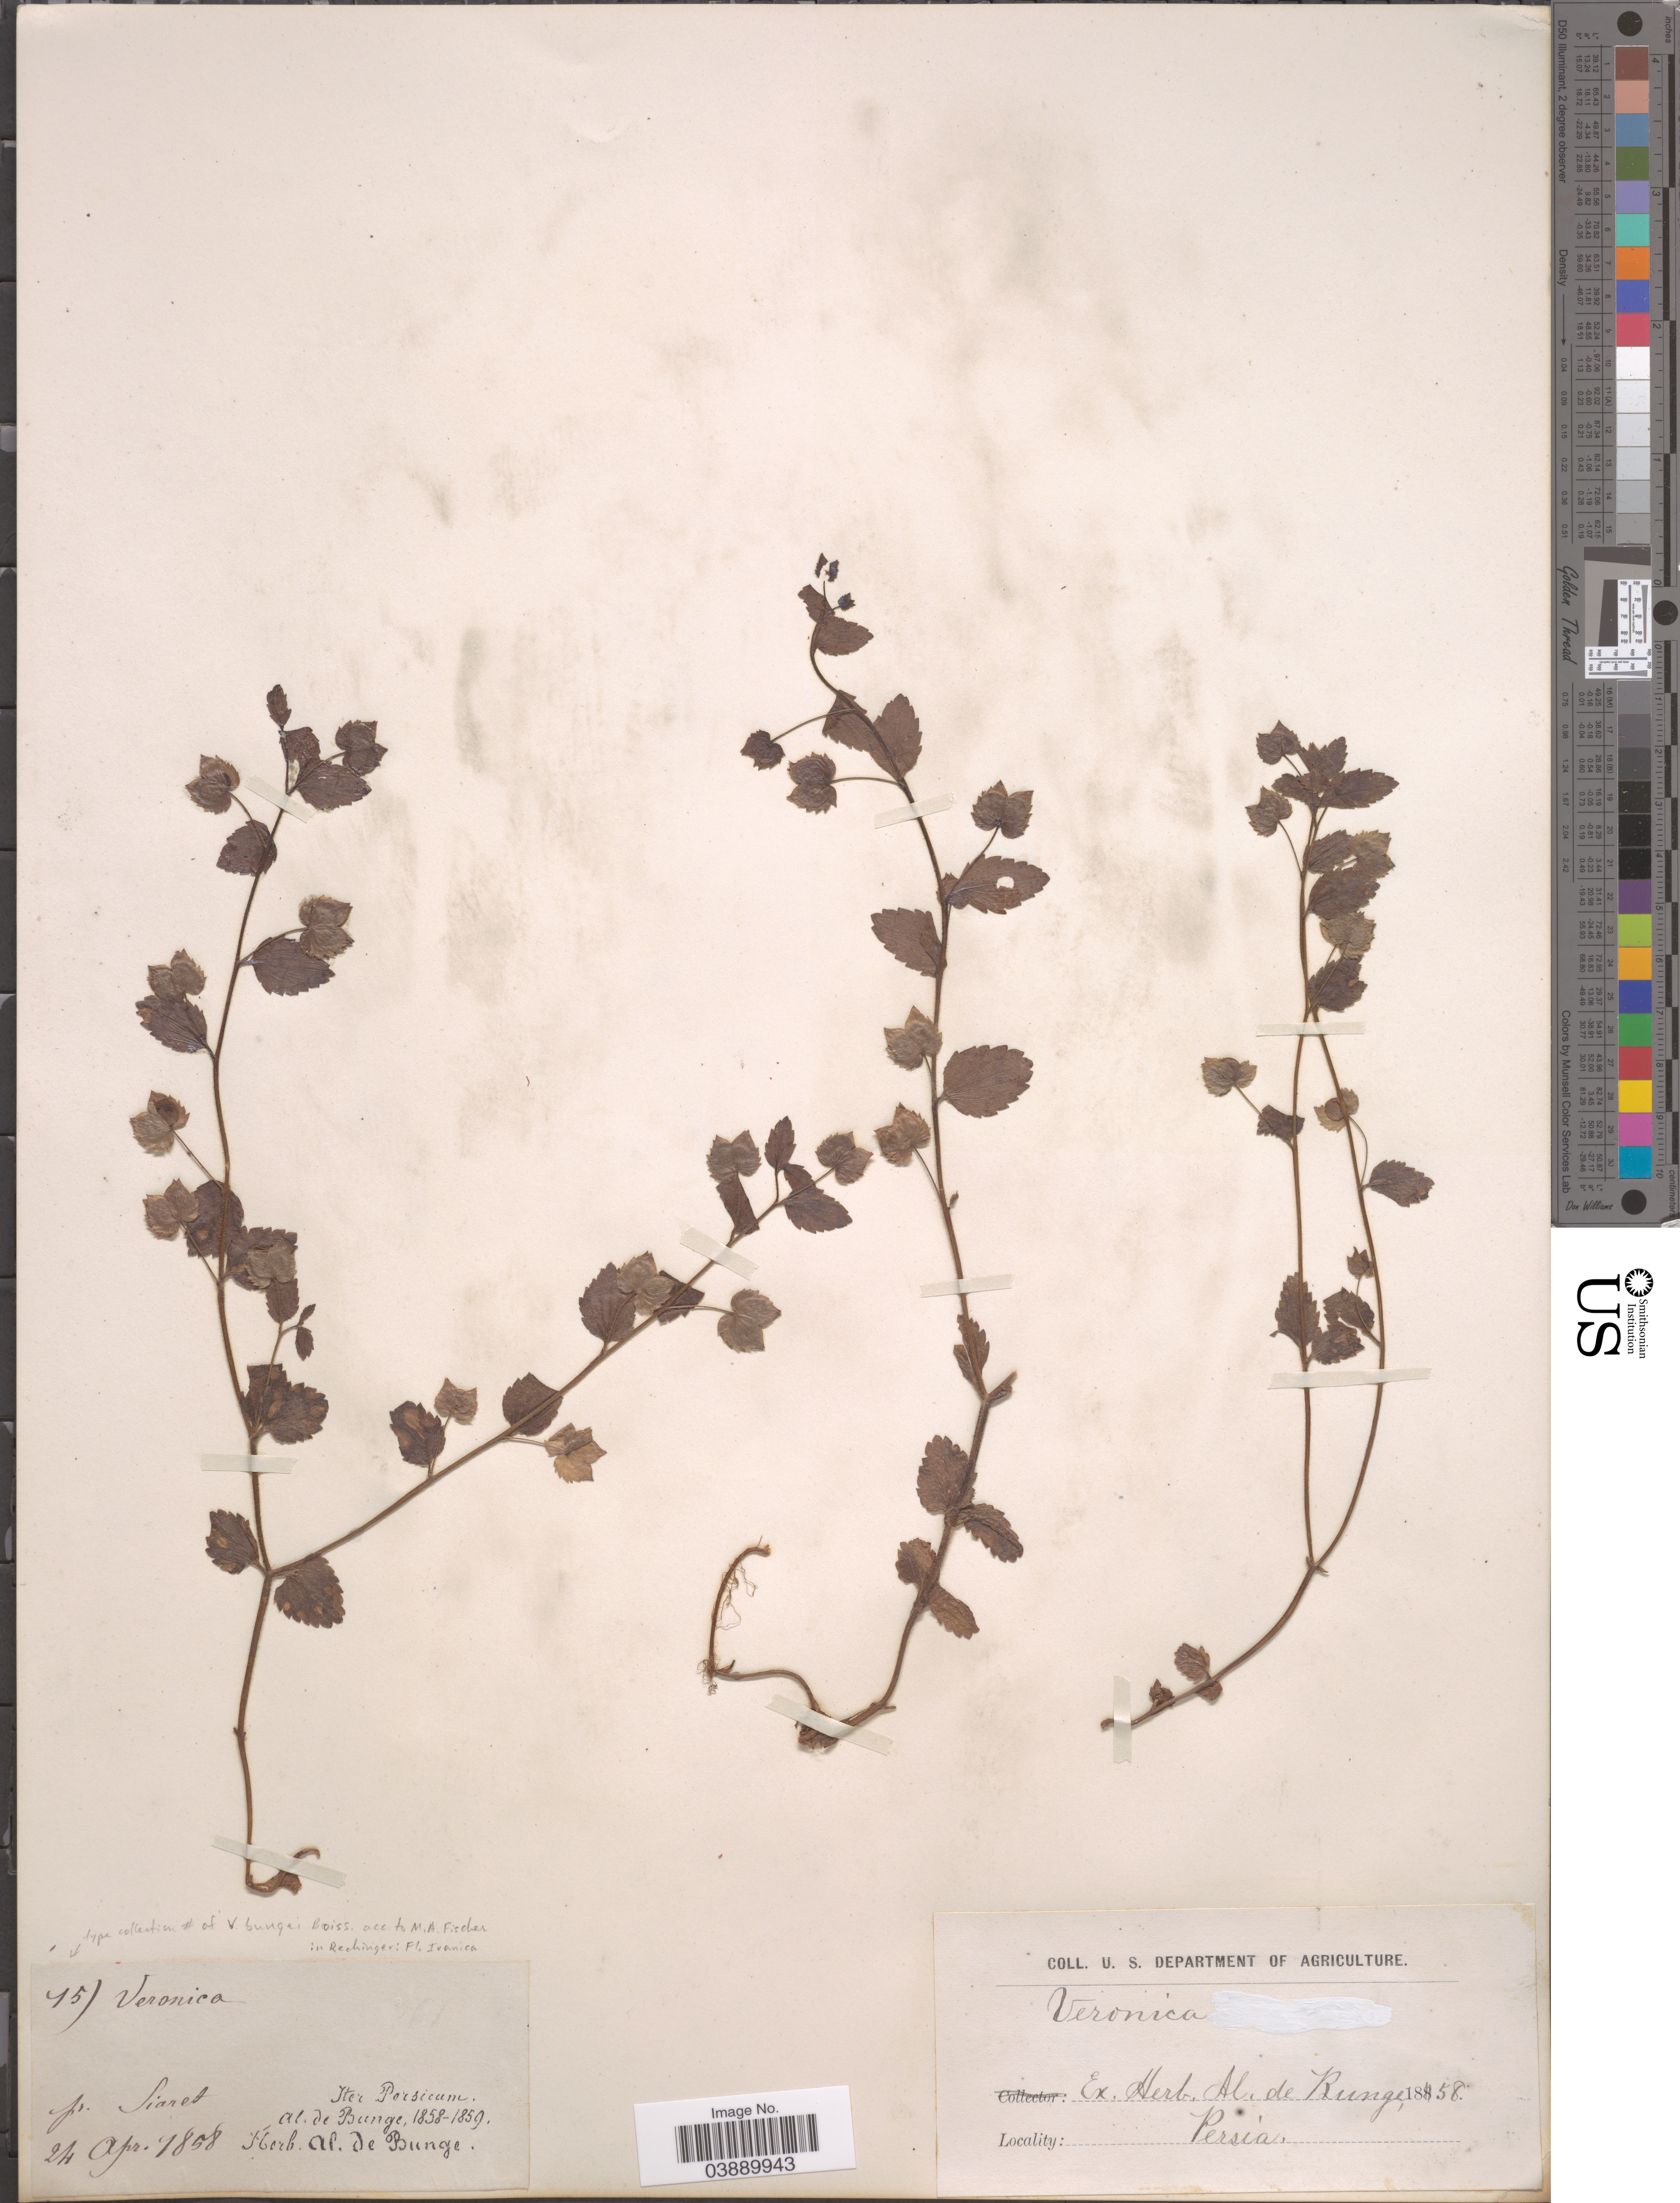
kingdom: Plantae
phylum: Tracheophyta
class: Magnoliopsida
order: Lamiales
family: Plantaginaceae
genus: Veronica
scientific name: Veronica crista-galli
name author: Steven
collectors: A. de Bunge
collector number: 15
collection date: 1858-04-24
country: Iran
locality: Pr. Siareh. Iter Persicum.